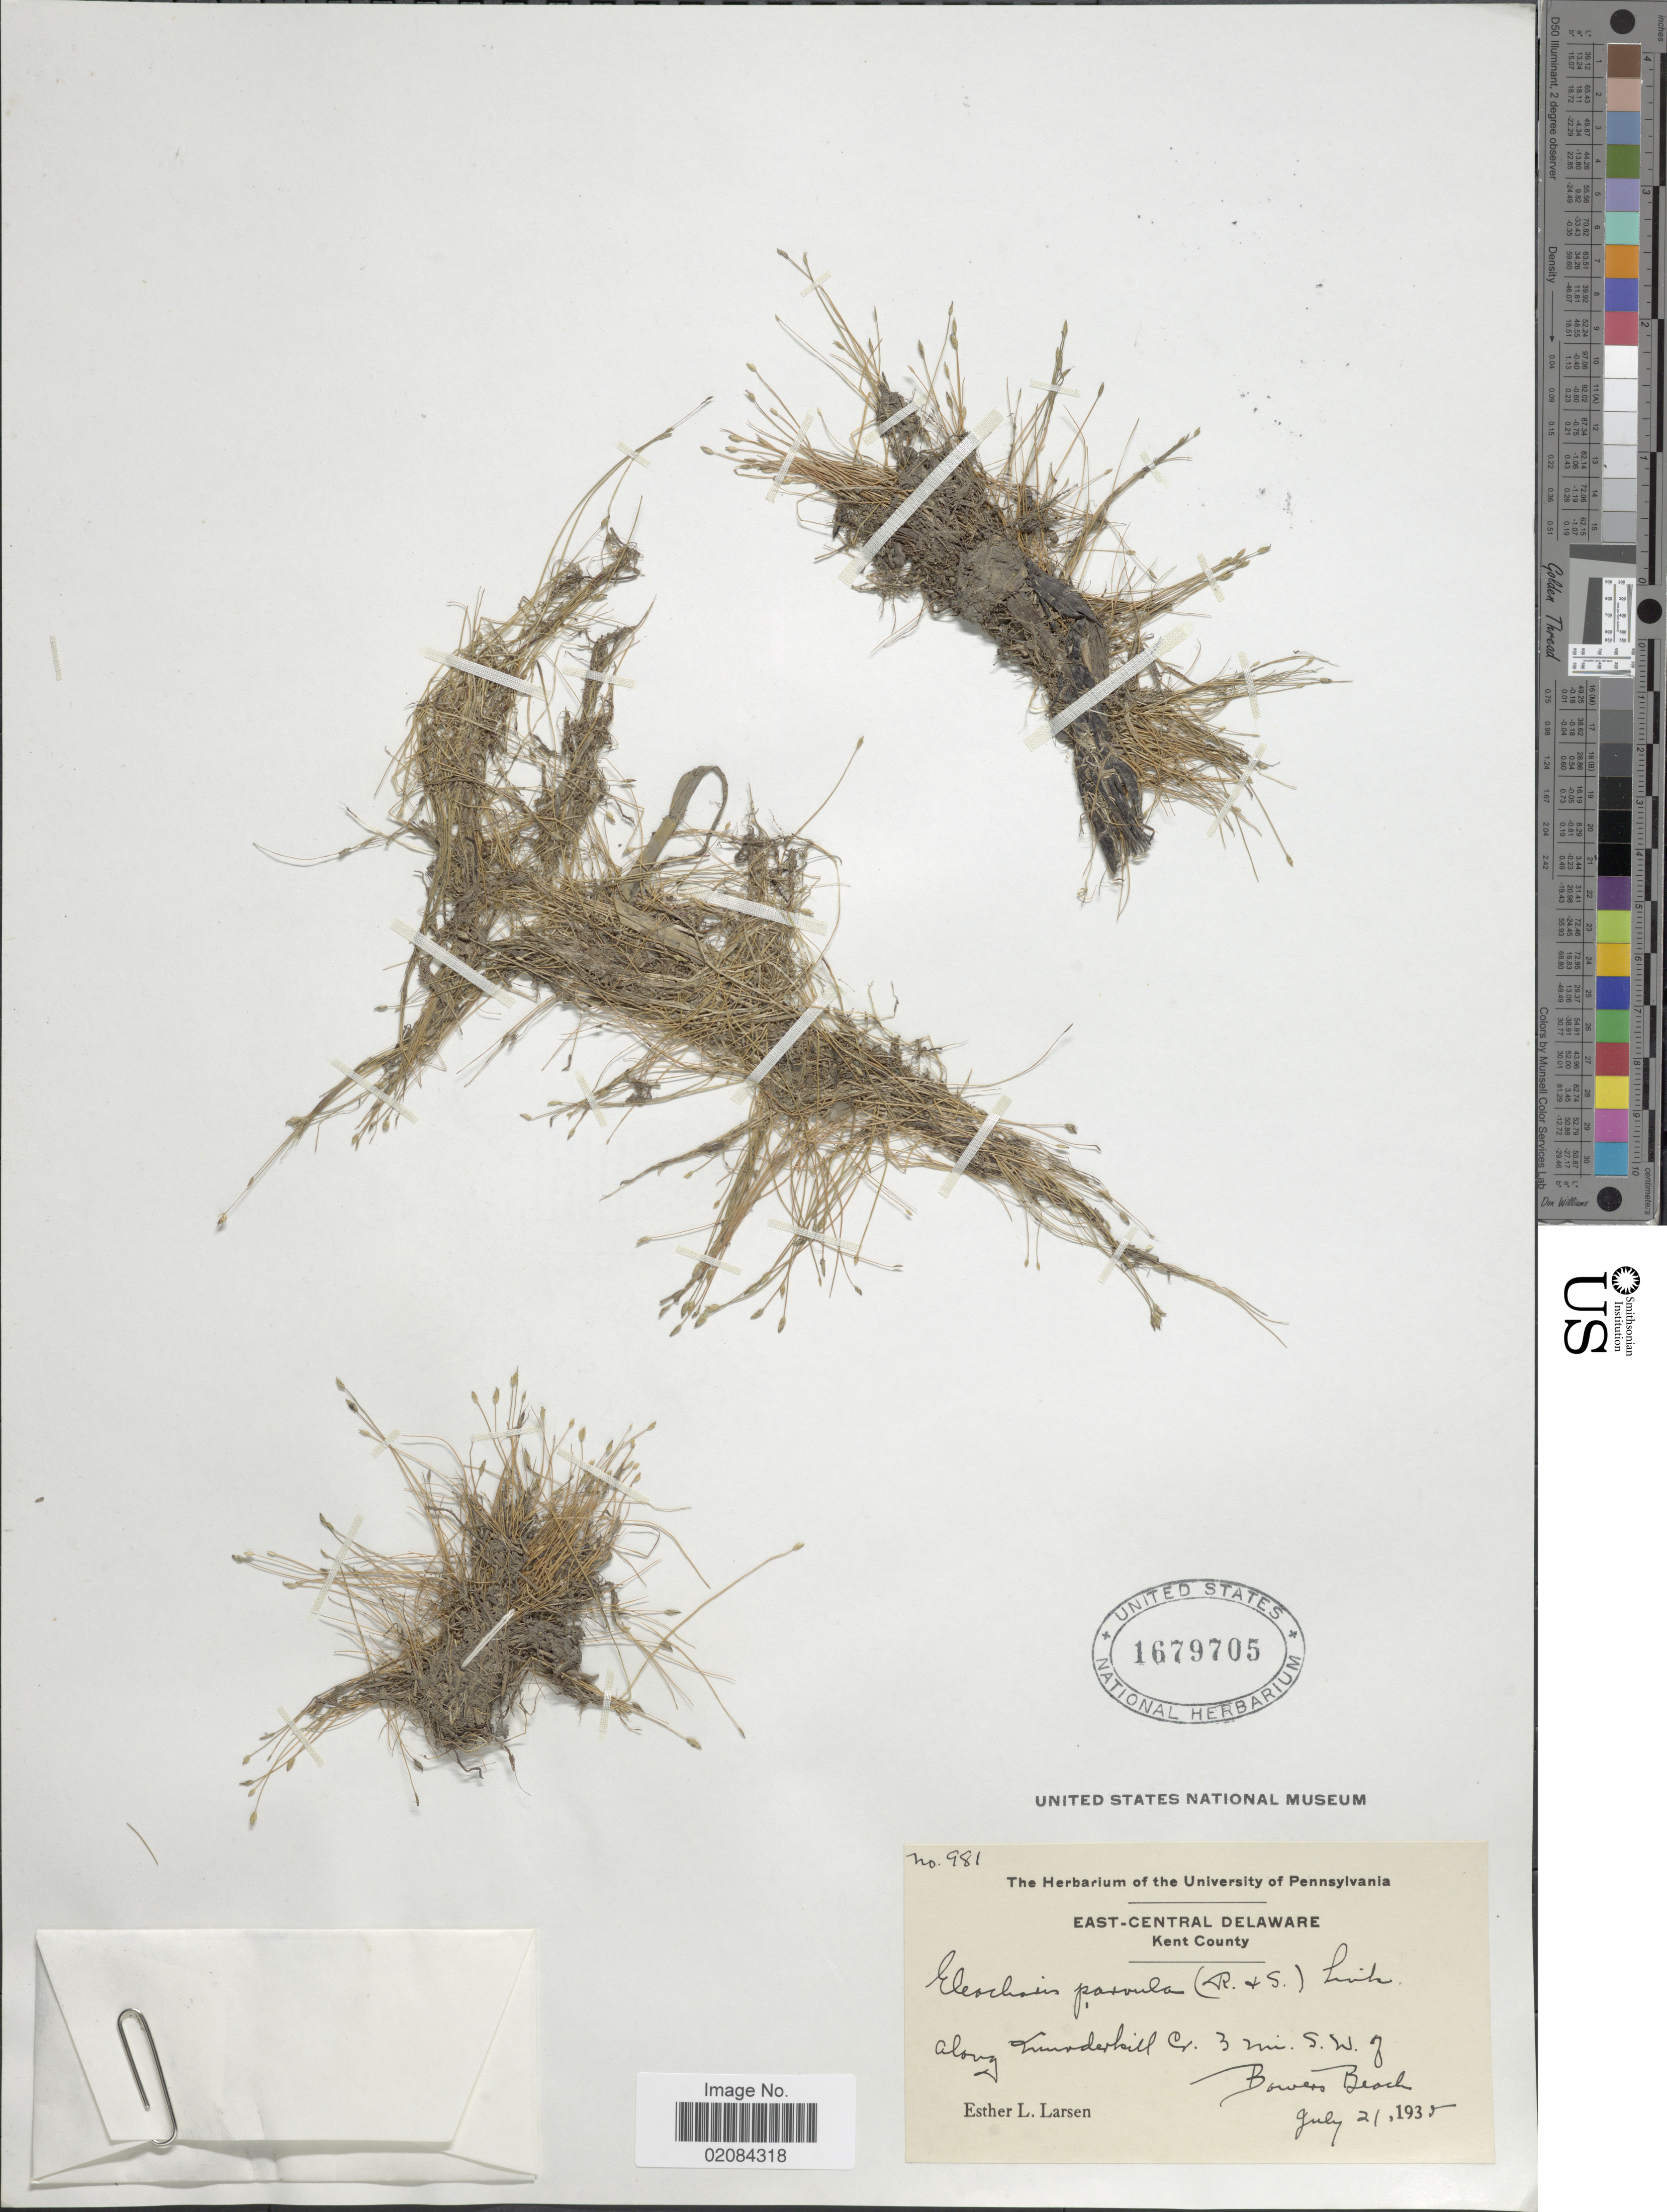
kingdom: Plantae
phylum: Tracheophyta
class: Liliopsida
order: Poales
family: Cyperaceae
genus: Eleocharis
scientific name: Eleocharis parvula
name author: (Roem. & Schult.) Link ex Williams et al.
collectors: E. Larsen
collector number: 981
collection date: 1935-07-21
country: United States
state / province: Delaware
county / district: Kent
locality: East-Central Delaware, Kent County. Along Murderkill Cr. 3 mi S.W. of Bowers Beach.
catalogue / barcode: US 1679705